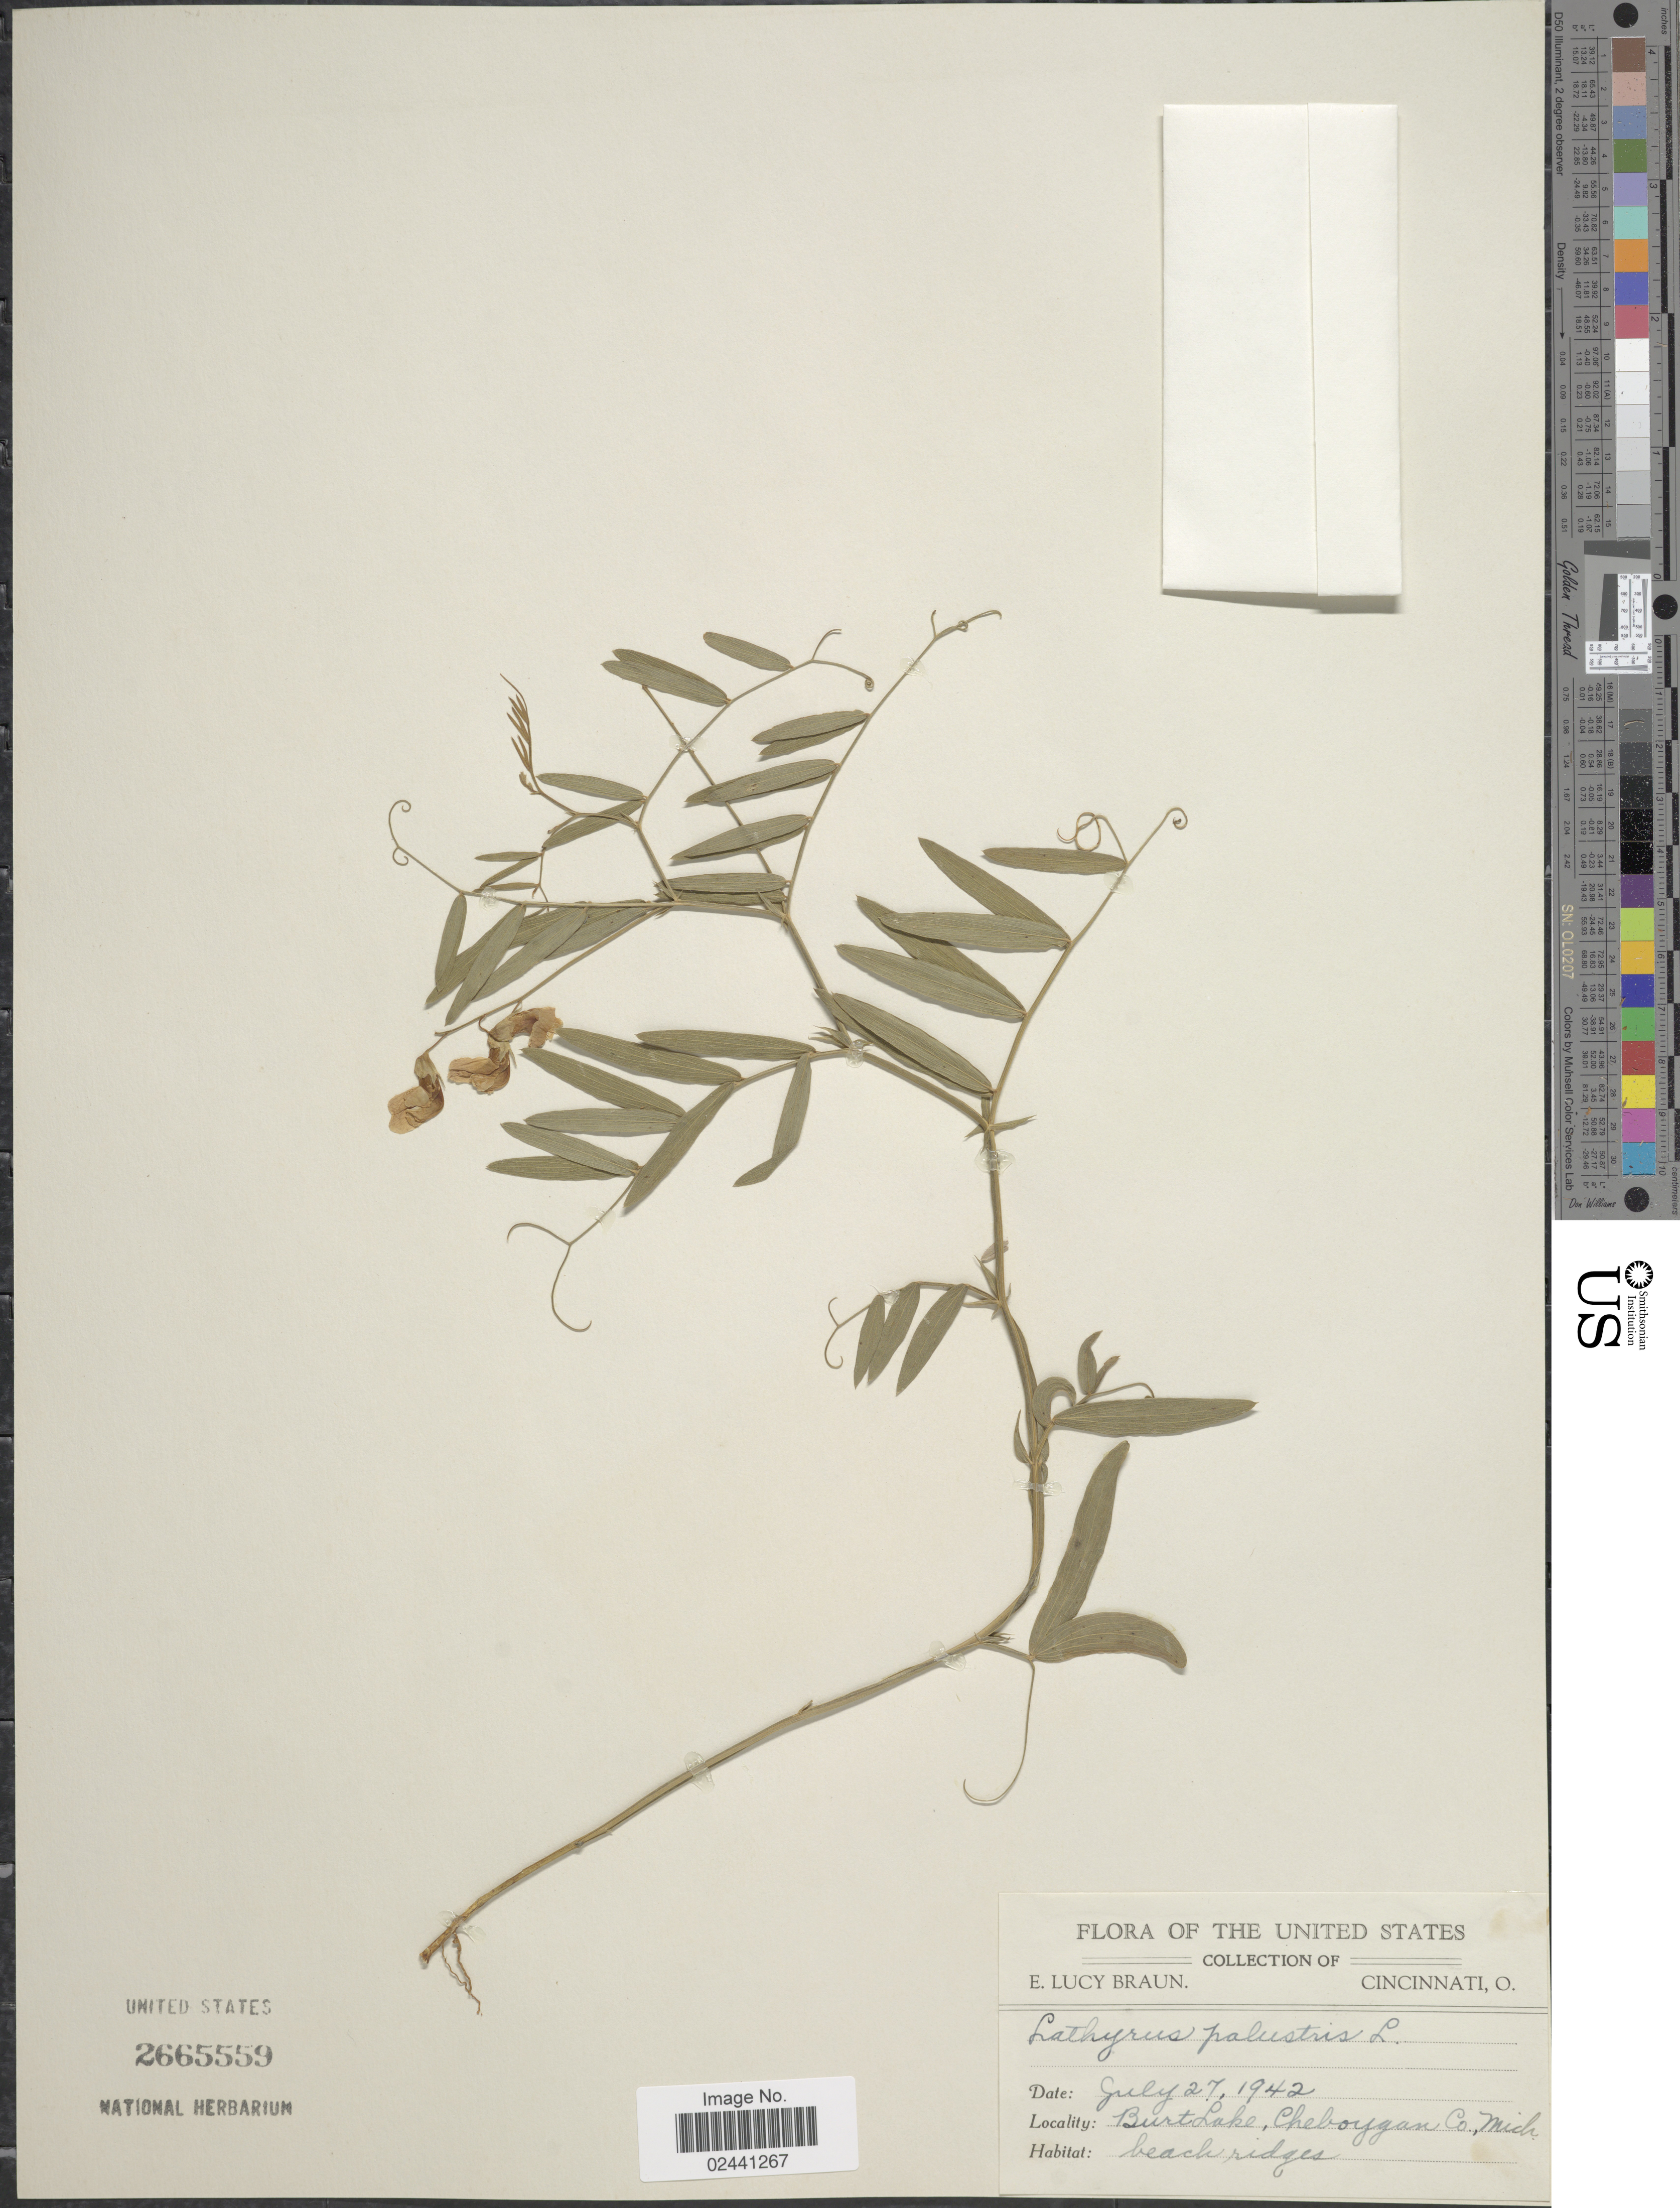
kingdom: Plantae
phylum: Tracheophyta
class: Magnoliopsida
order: Fabales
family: Fabaceae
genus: Lathyrus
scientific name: Lathyrus palustris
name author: L.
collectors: E. L. Braun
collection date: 1942-07-27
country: United States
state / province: Michigan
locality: Burt Lake, Cheboygan Co., Mich.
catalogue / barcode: US 2665559